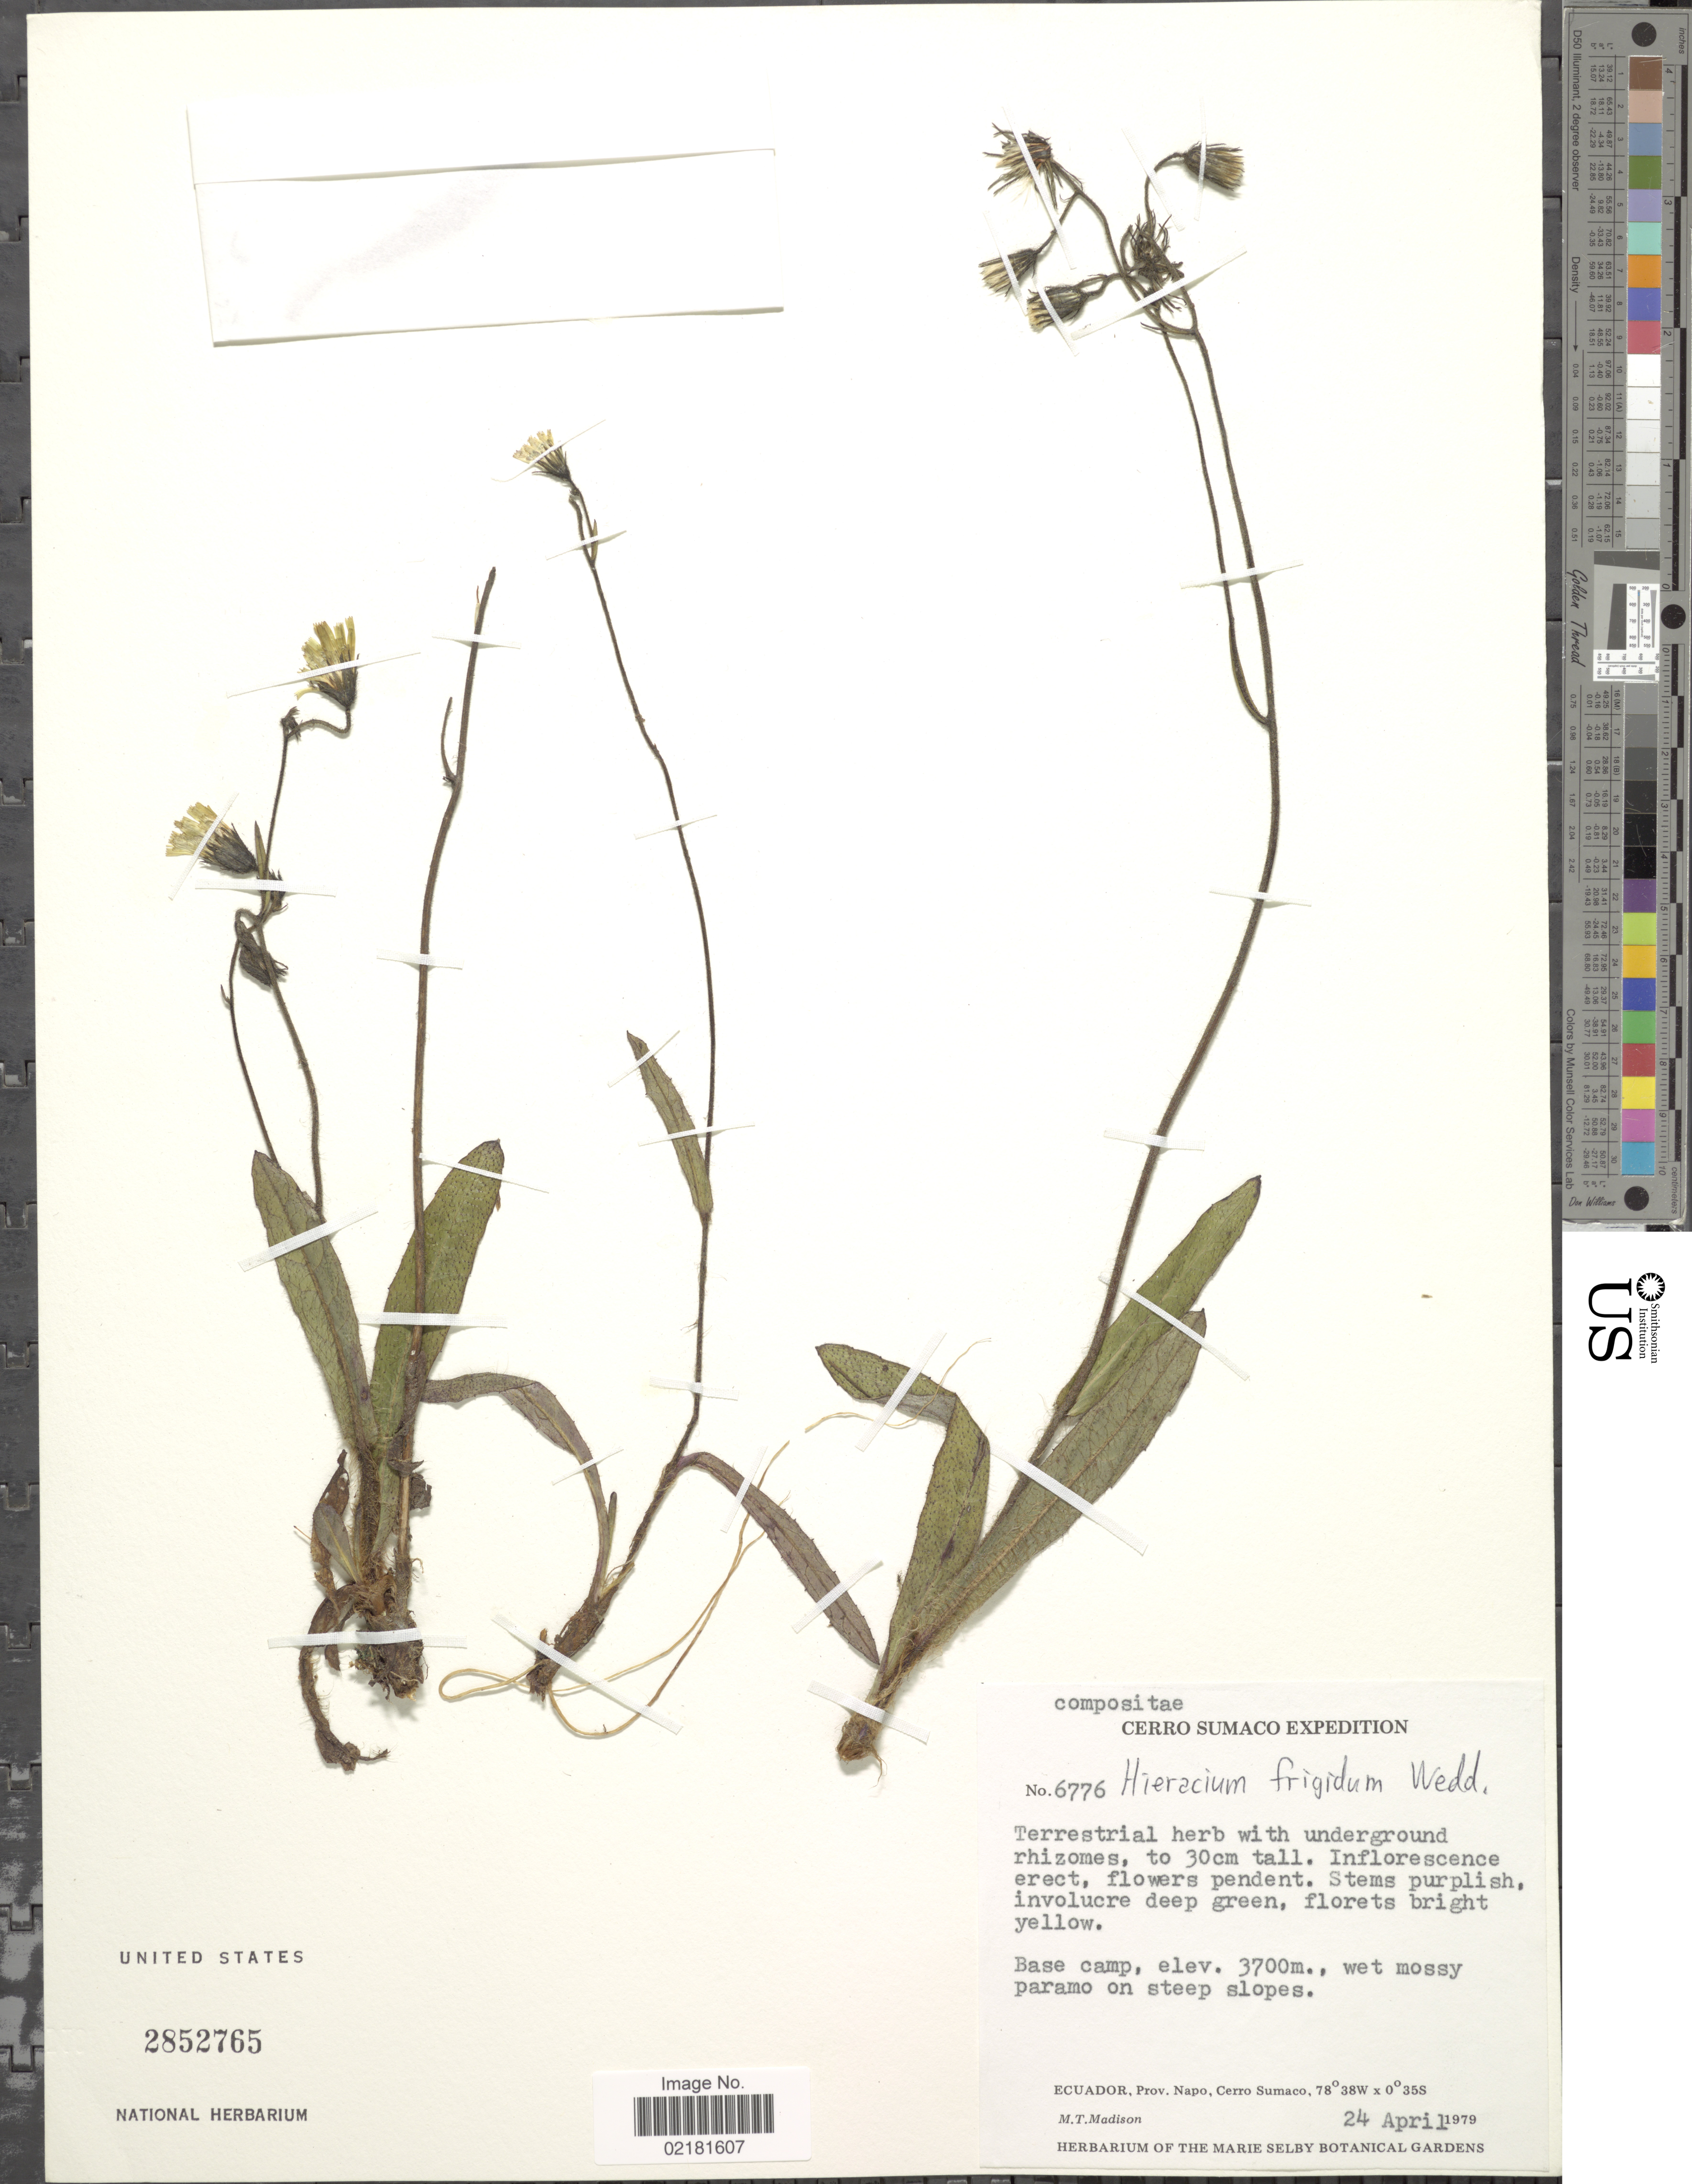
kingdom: Plantae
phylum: Tracheophyta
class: Magnoliopsida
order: Asterales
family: Asteraceae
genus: Hieracium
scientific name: Hieracium jubatum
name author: Fr.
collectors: M. T. Madison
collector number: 6776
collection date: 1979-04-24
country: Ecuador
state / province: Napo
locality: Cerro Sumaco, base camp, wet mossy paramo on steep slopes.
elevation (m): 3700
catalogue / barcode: US 2852765